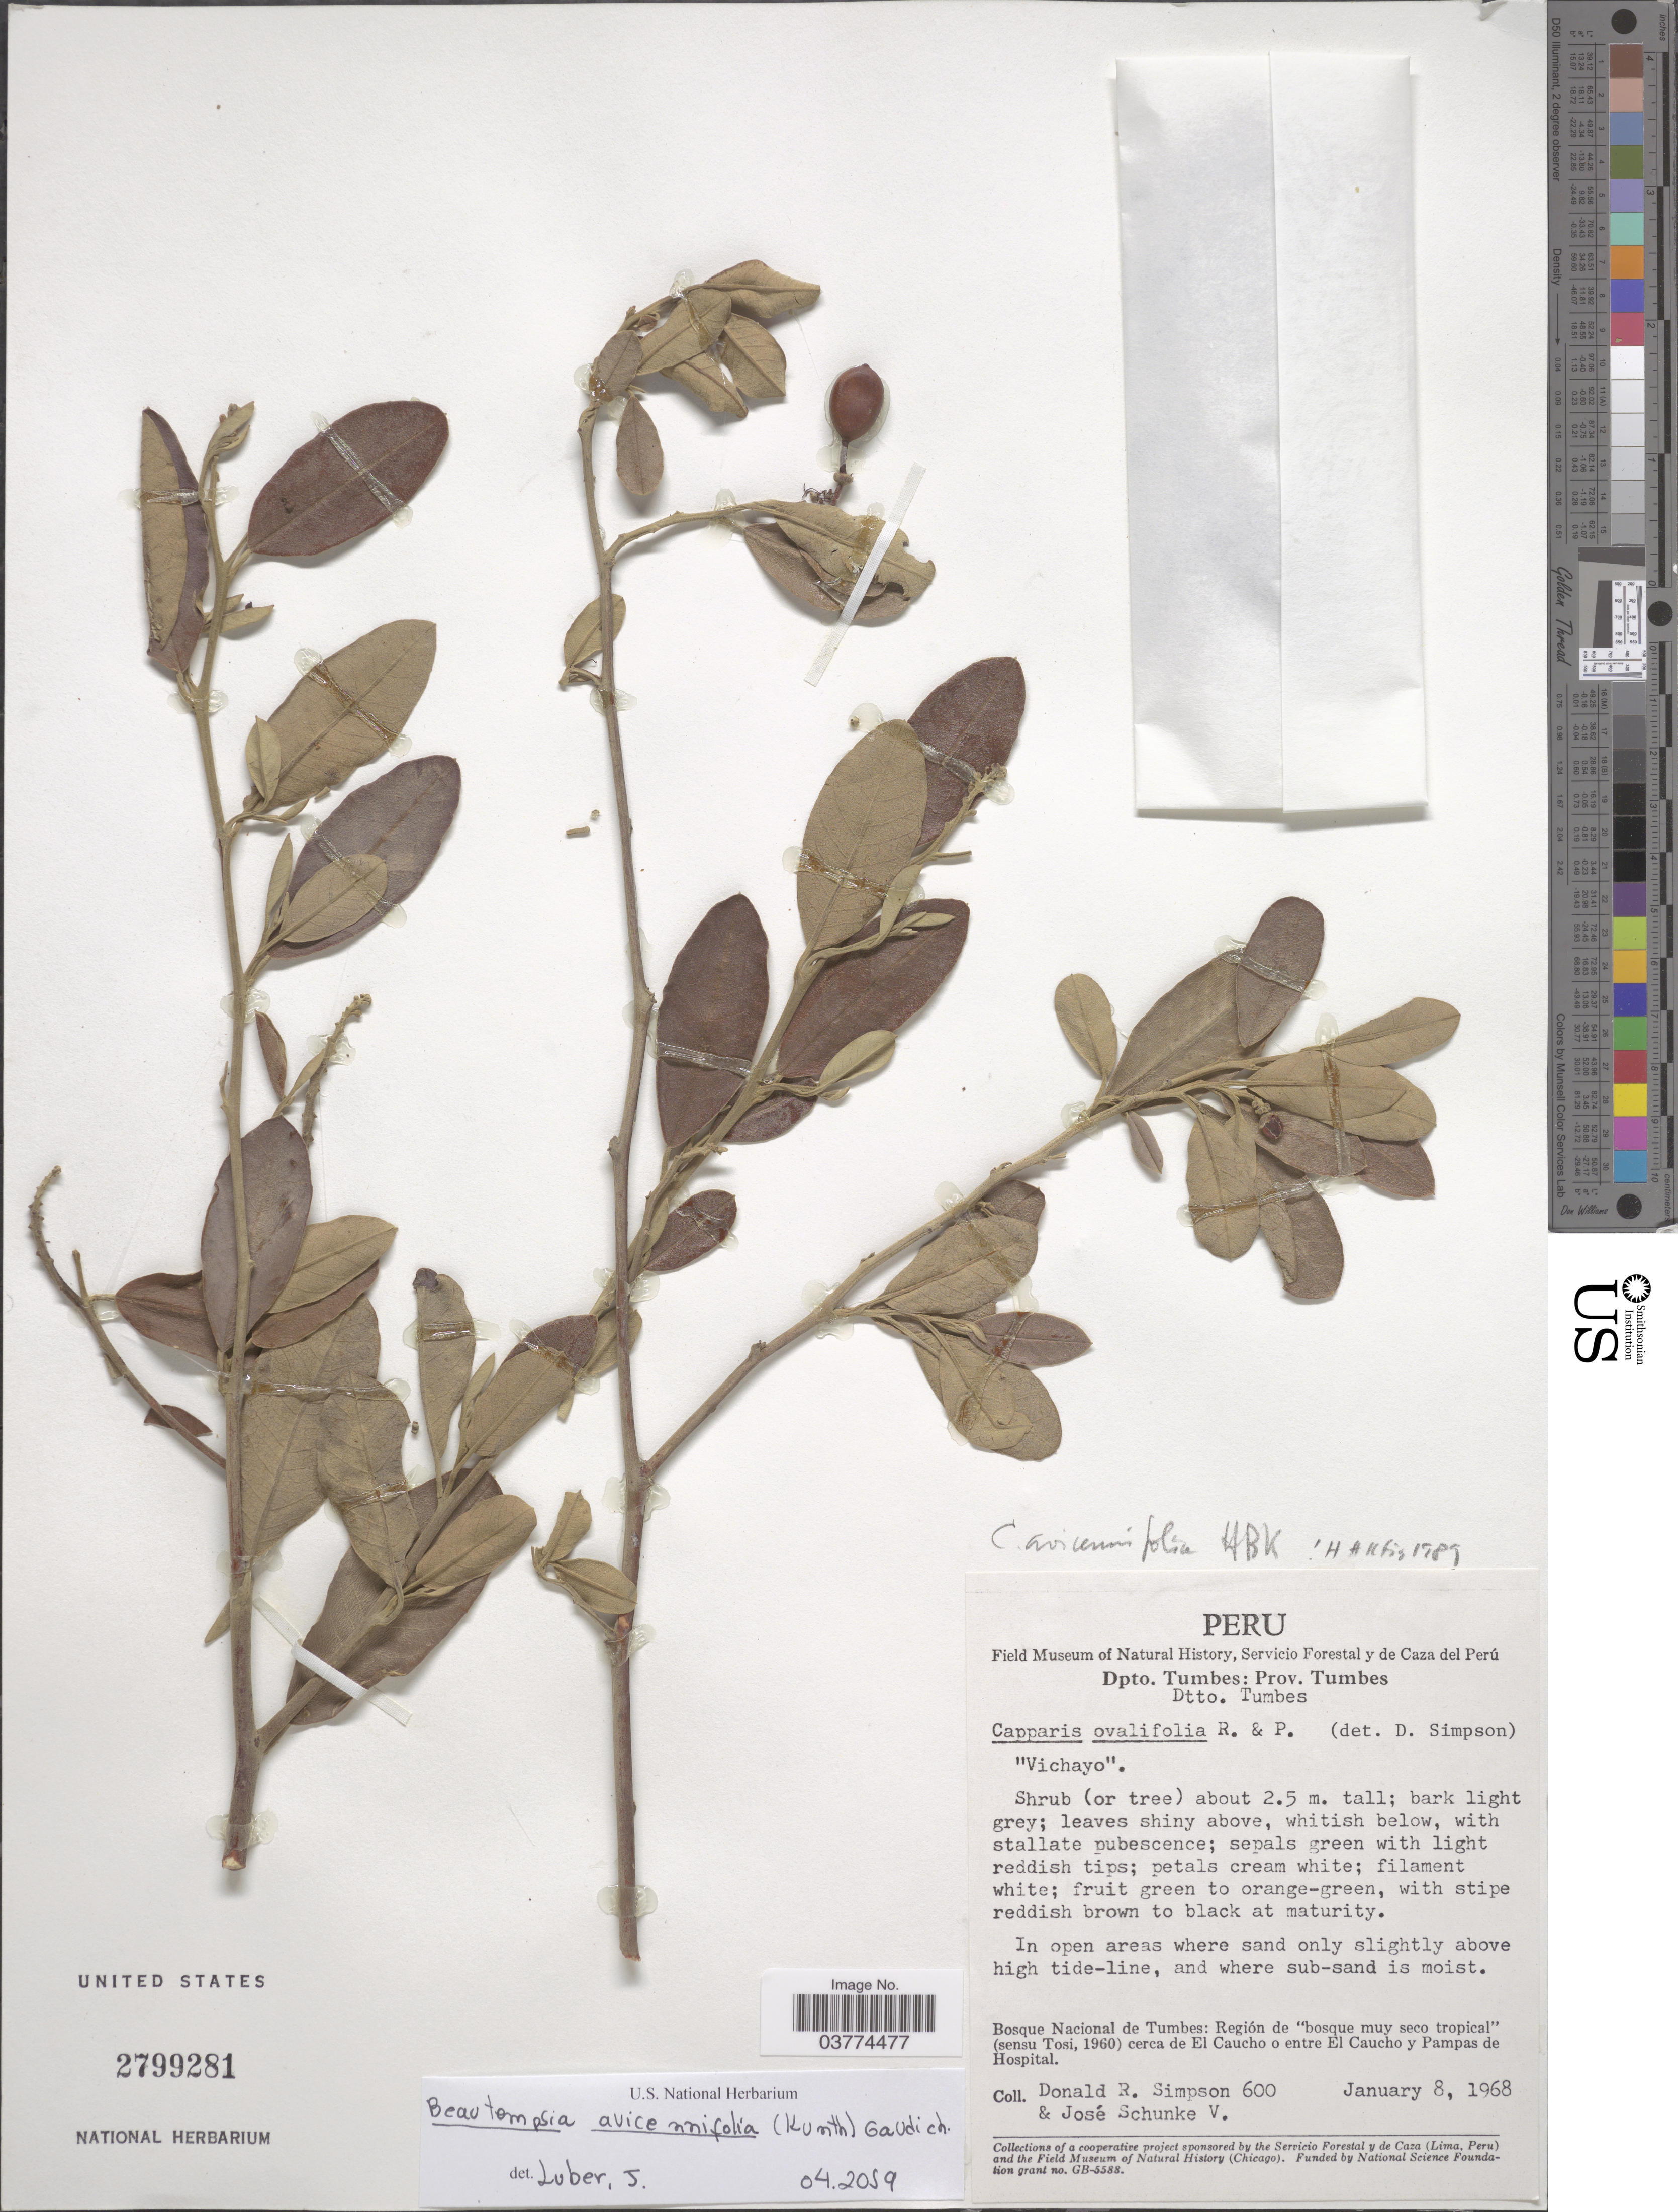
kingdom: Plantae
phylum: Tracheophyta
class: Magnoliopsida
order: Brassicales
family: Capparaceae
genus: Beautempsia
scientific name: Beautempsia avicenniifolia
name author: (Kunth) Gaudich.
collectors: D. R. Simpson & J. Schunke Vigo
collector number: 600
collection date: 1968-01-08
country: Peru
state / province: Tumbes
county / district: Tumbes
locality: Dpto. Tumbes: Prov. Tumbes. Dtto. Tumbes. Bosque Nacional de Tumbes: Región de "bosque muy seco tropical" (sensu Tosi, 1960) cerca de El Caucho o entre El Caucho y Pampas de Hospital.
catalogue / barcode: US 2799281